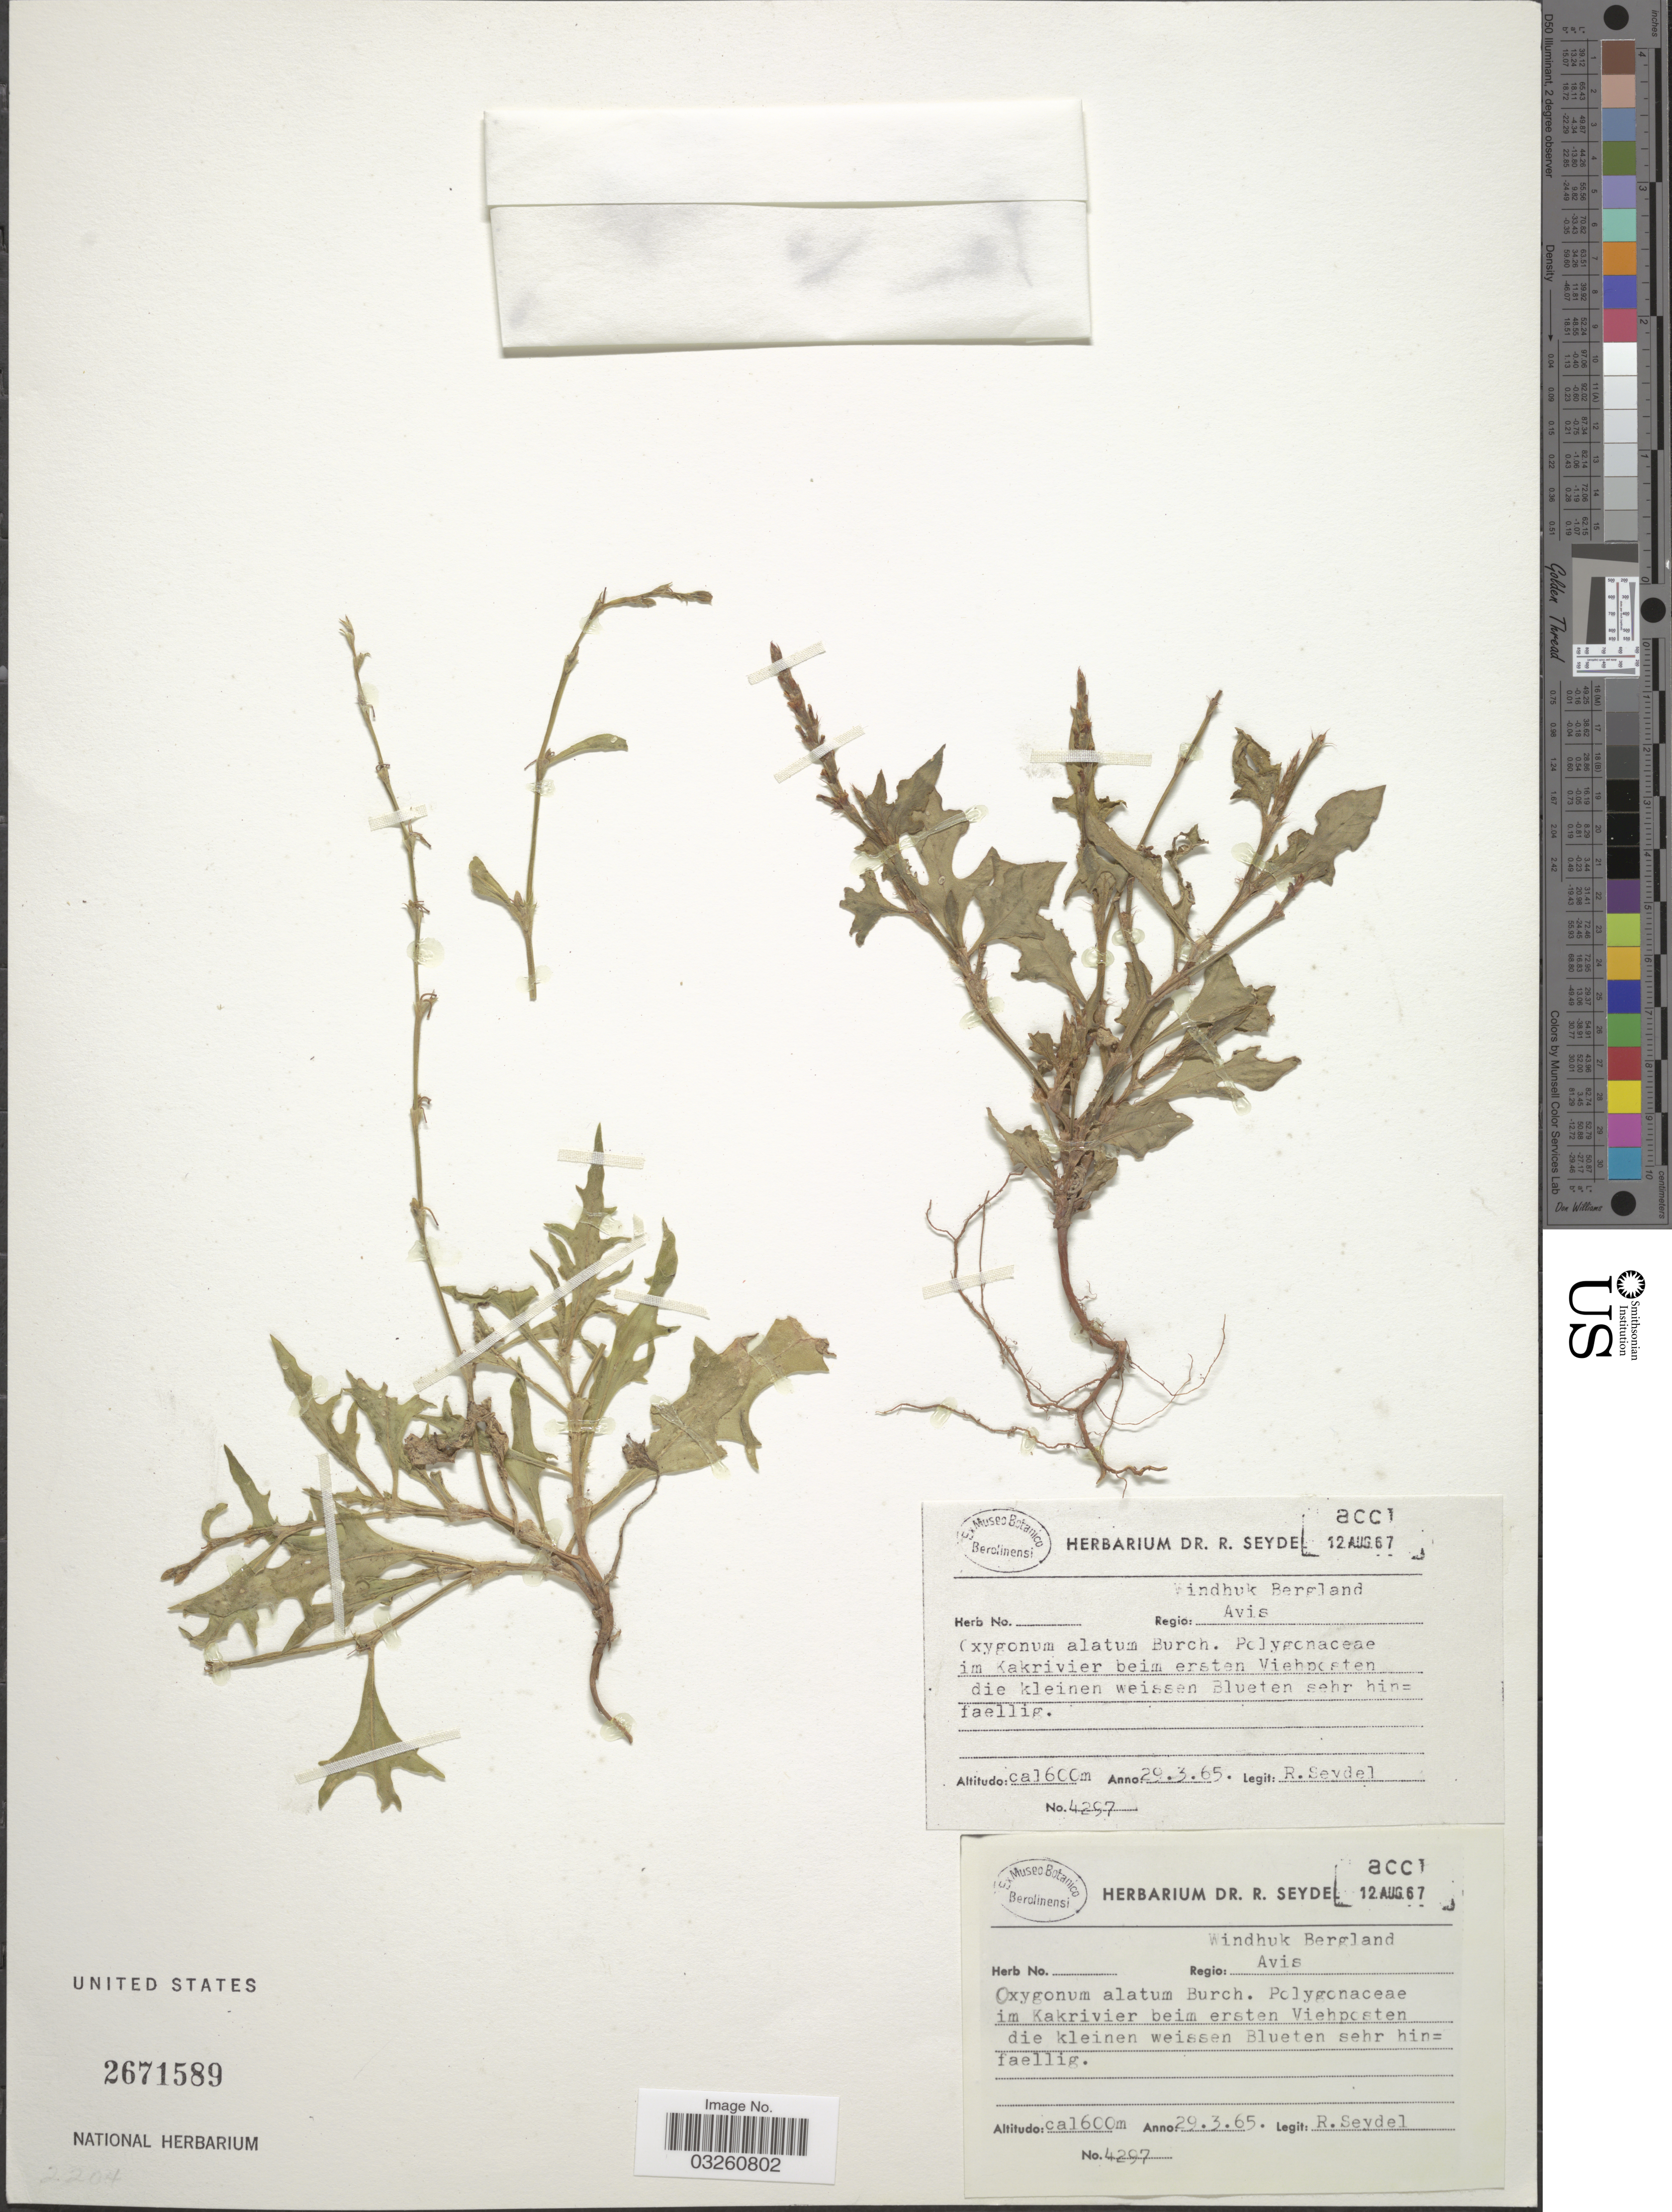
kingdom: Plantae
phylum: Tracheophyta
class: Magnoliopsida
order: Caryophyllales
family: Polygonaceae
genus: Oxygonum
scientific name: Oxygonum alatum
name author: Burch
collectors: R. Seydel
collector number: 4297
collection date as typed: Transcribed d/m/y: 29/3/65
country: Namibia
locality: Regio: Windhuk Bergland Avis.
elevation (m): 1600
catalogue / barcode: US 2671589